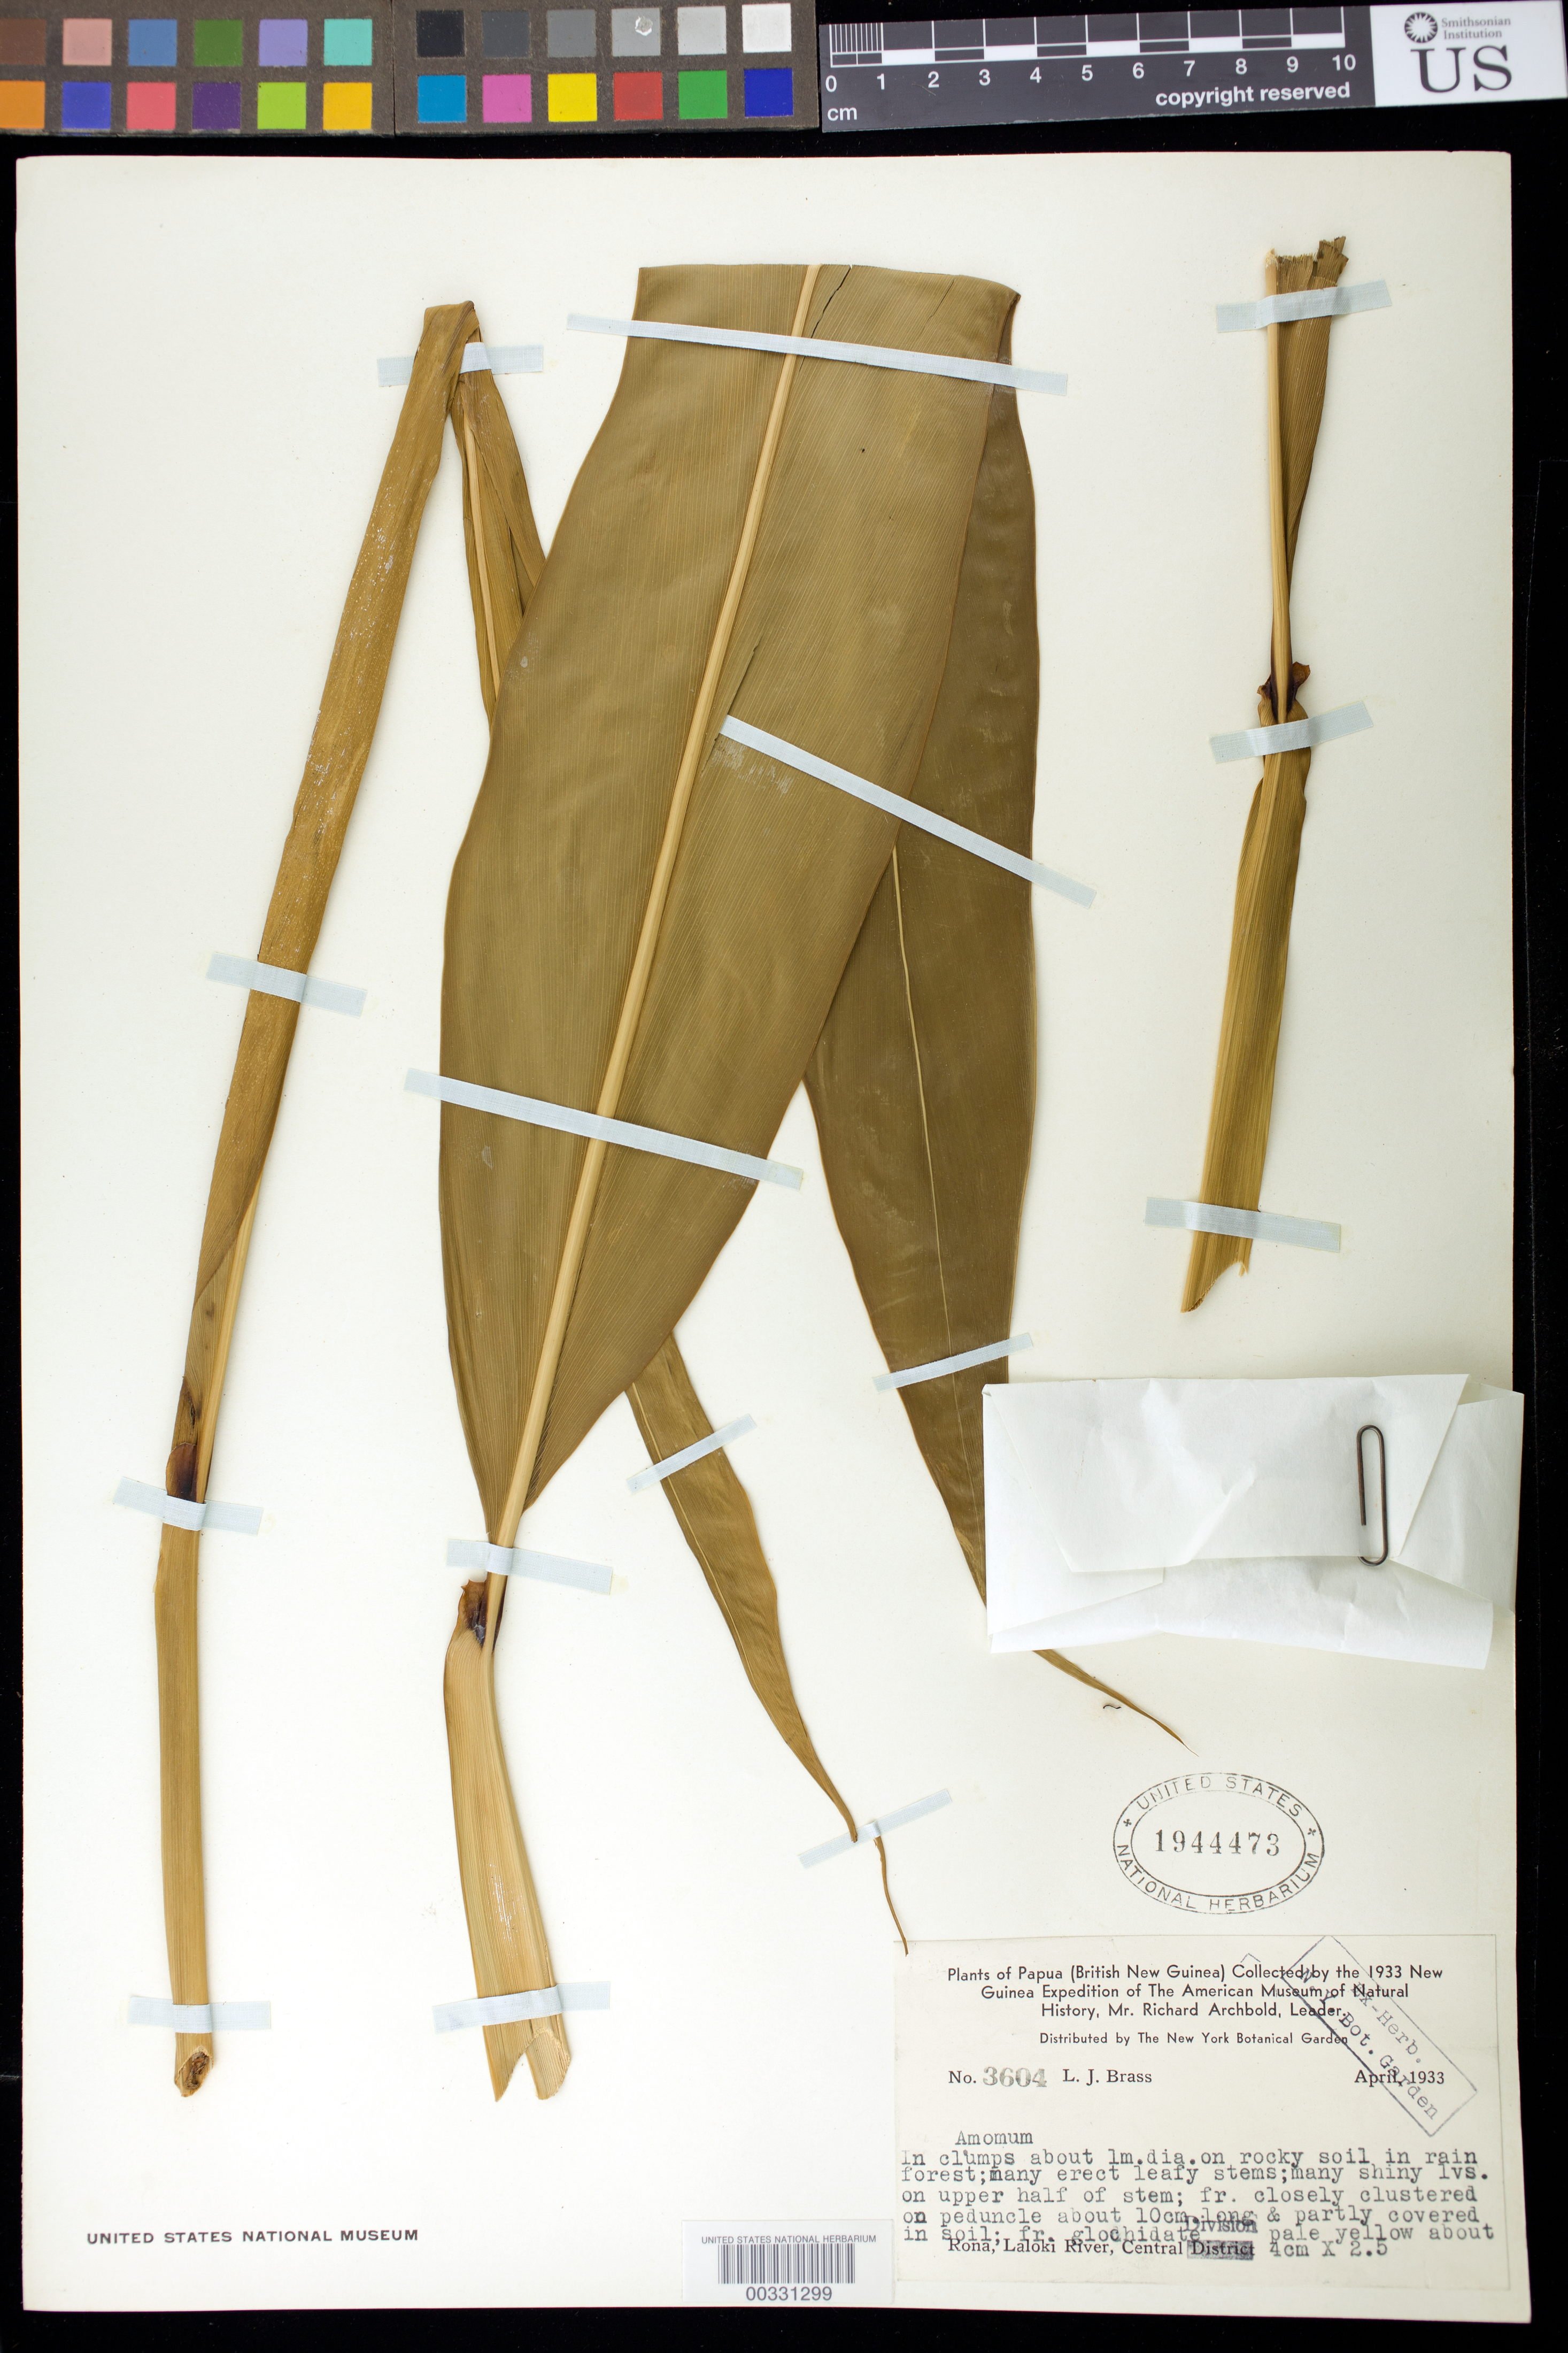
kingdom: Plantae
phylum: Tracheophyta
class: Liliopsida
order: Zingiberales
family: Zingiberaceae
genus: Amomum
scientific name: Amomum sp.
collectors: L. J. Brass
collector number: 3604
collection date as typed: Apr 1933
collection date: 1933-04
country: Papua New Guinea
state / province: Central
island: New Guinea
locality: Rona, laloki river, central division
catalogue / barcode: US 1944473